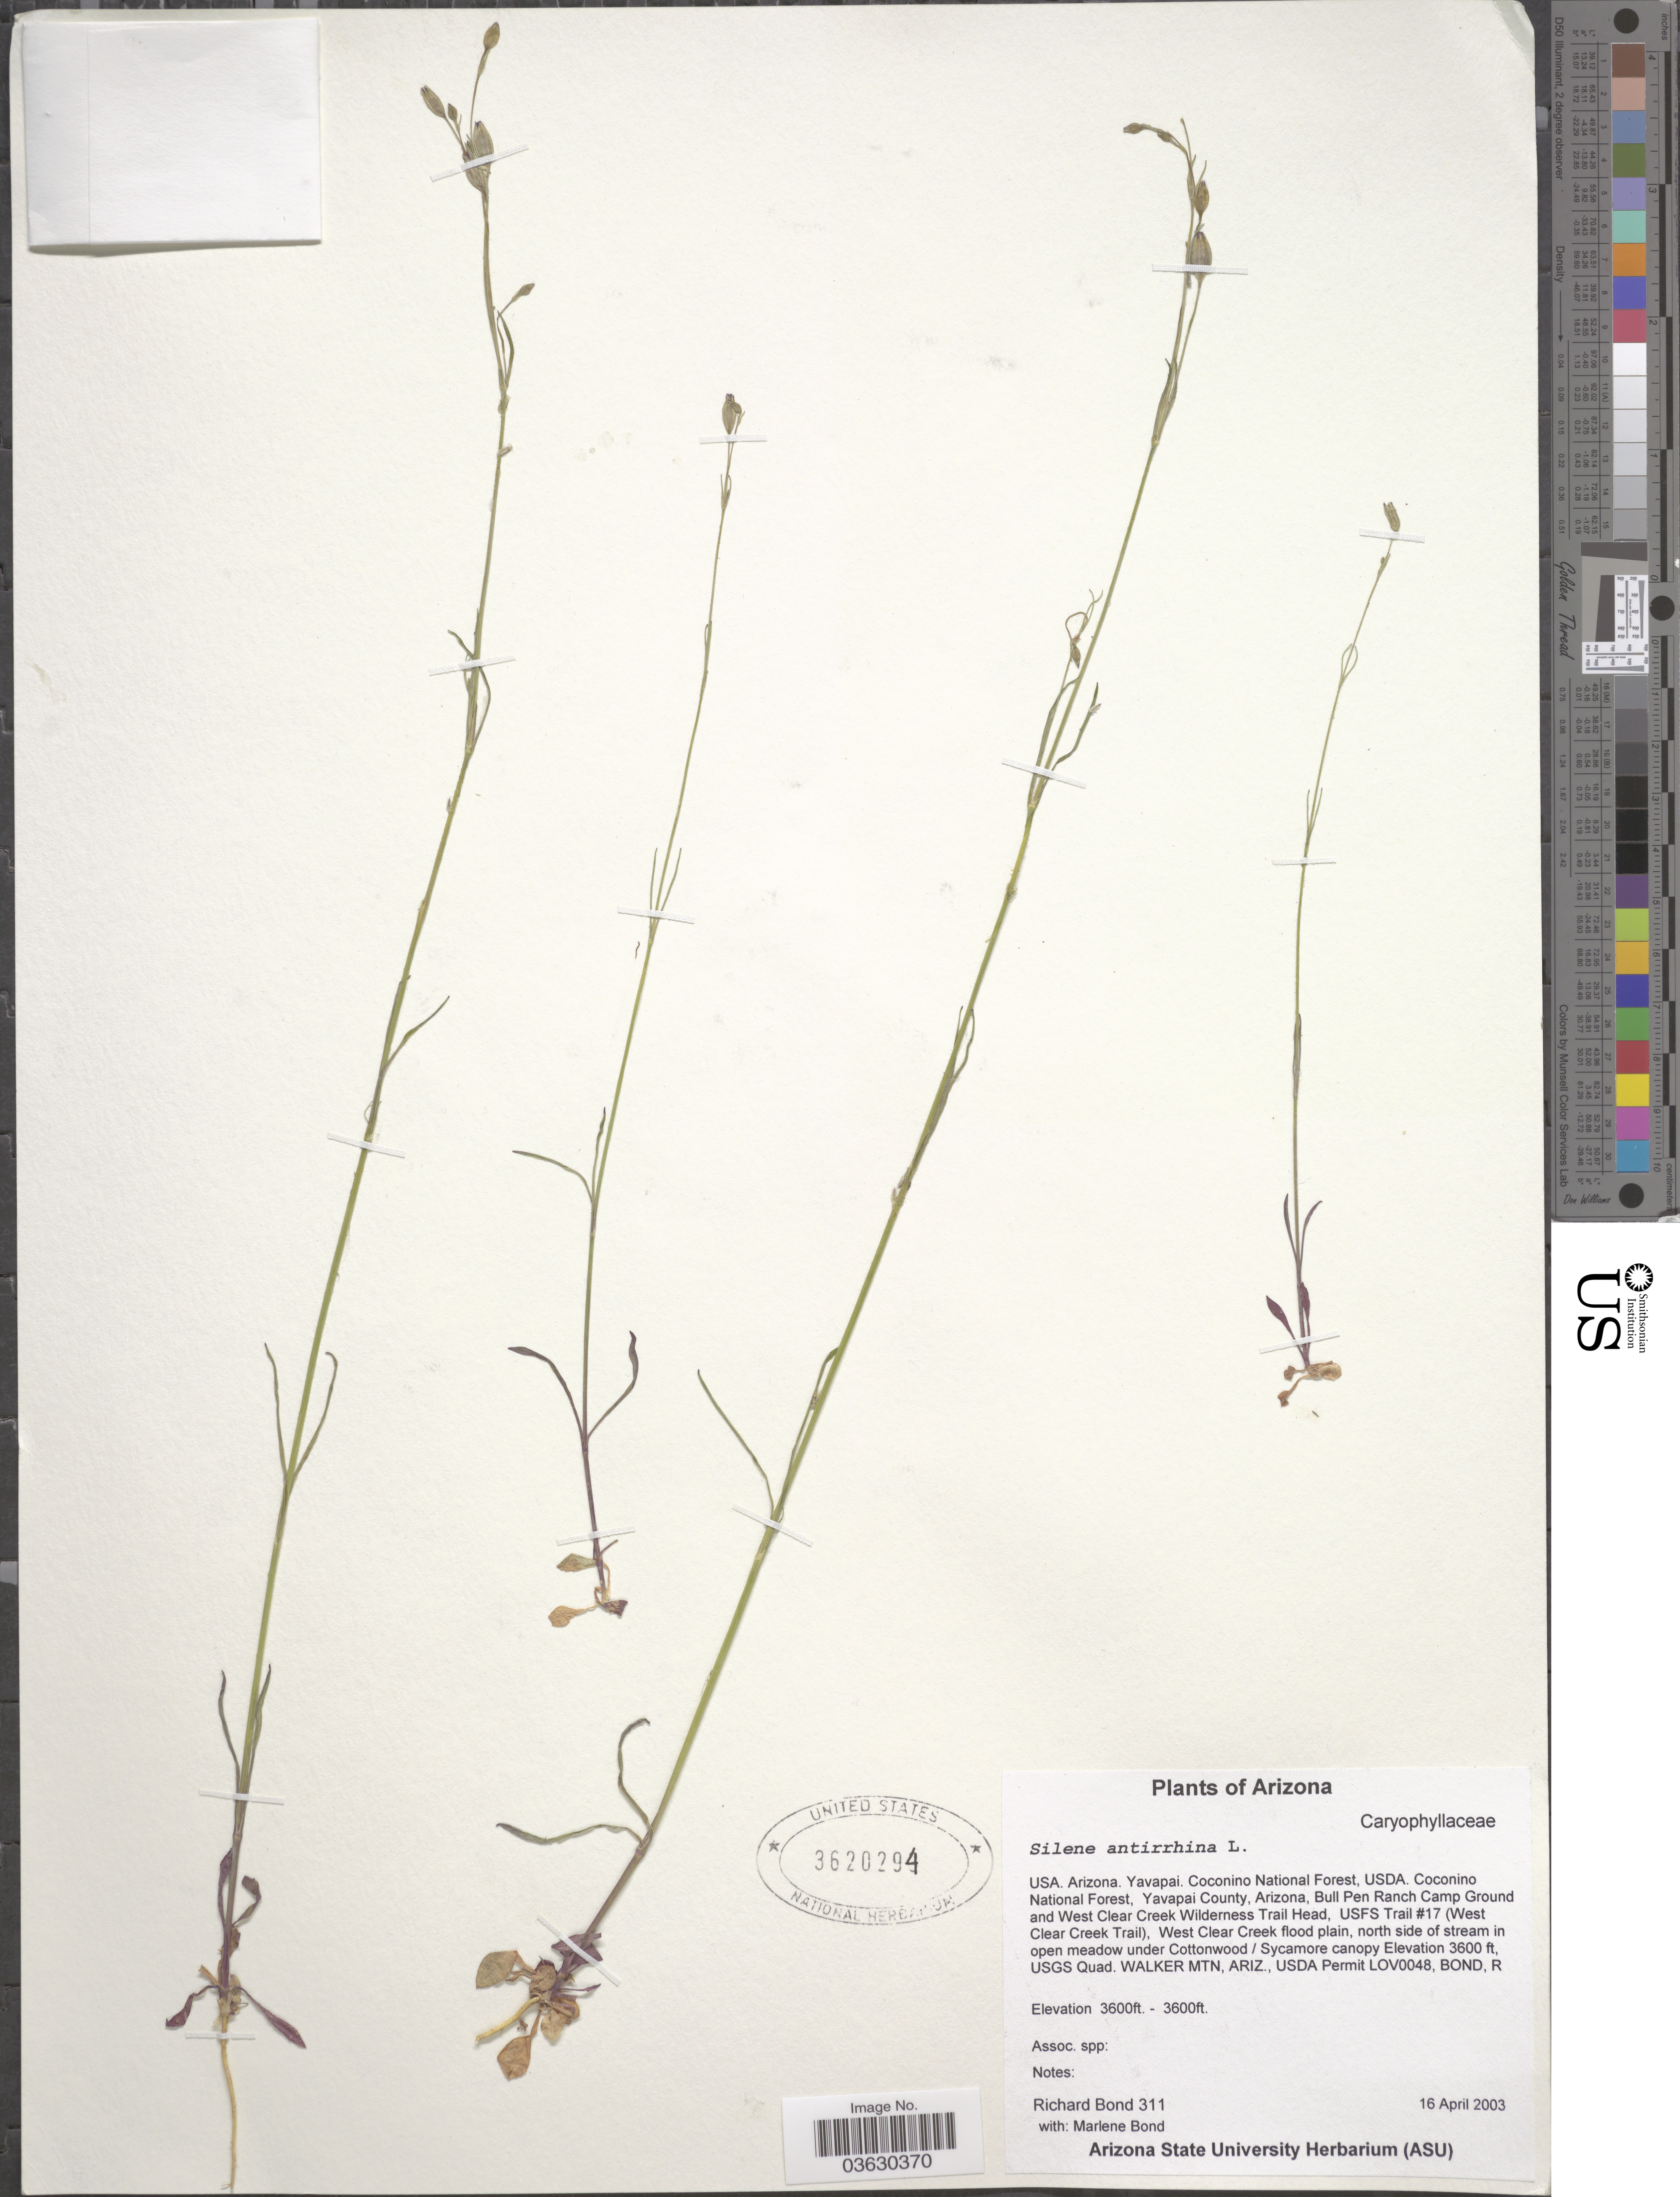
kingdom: Plantae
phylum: Tracheophyta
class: Magnoliopsida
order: Caryophyllales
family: Caryophyllaceae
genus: Silene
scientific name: Silene antirrhina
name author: L.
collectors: R. Bond & M. Bond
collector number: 311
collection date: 2003-04-16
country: United States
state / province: Arizona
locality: USA. Arizona. Yavapai. Coconino National Forest, USDA. Coconino National Forest, Yavapai County, Arizona, Bull Pen Ranch Camp Ground and West Clear Creek Wilderness Trail Head, USFS Trail #17 (West Clear Creek Trail), West Clear Creek flood plain, north side of stream in open meadow under Cottonwood/Sycamore canopy. USGS Quad. Walker Mtn, Ariz., USDA Permit LOV0048, Bond, R.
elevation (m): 1097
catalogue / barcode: US 3620294